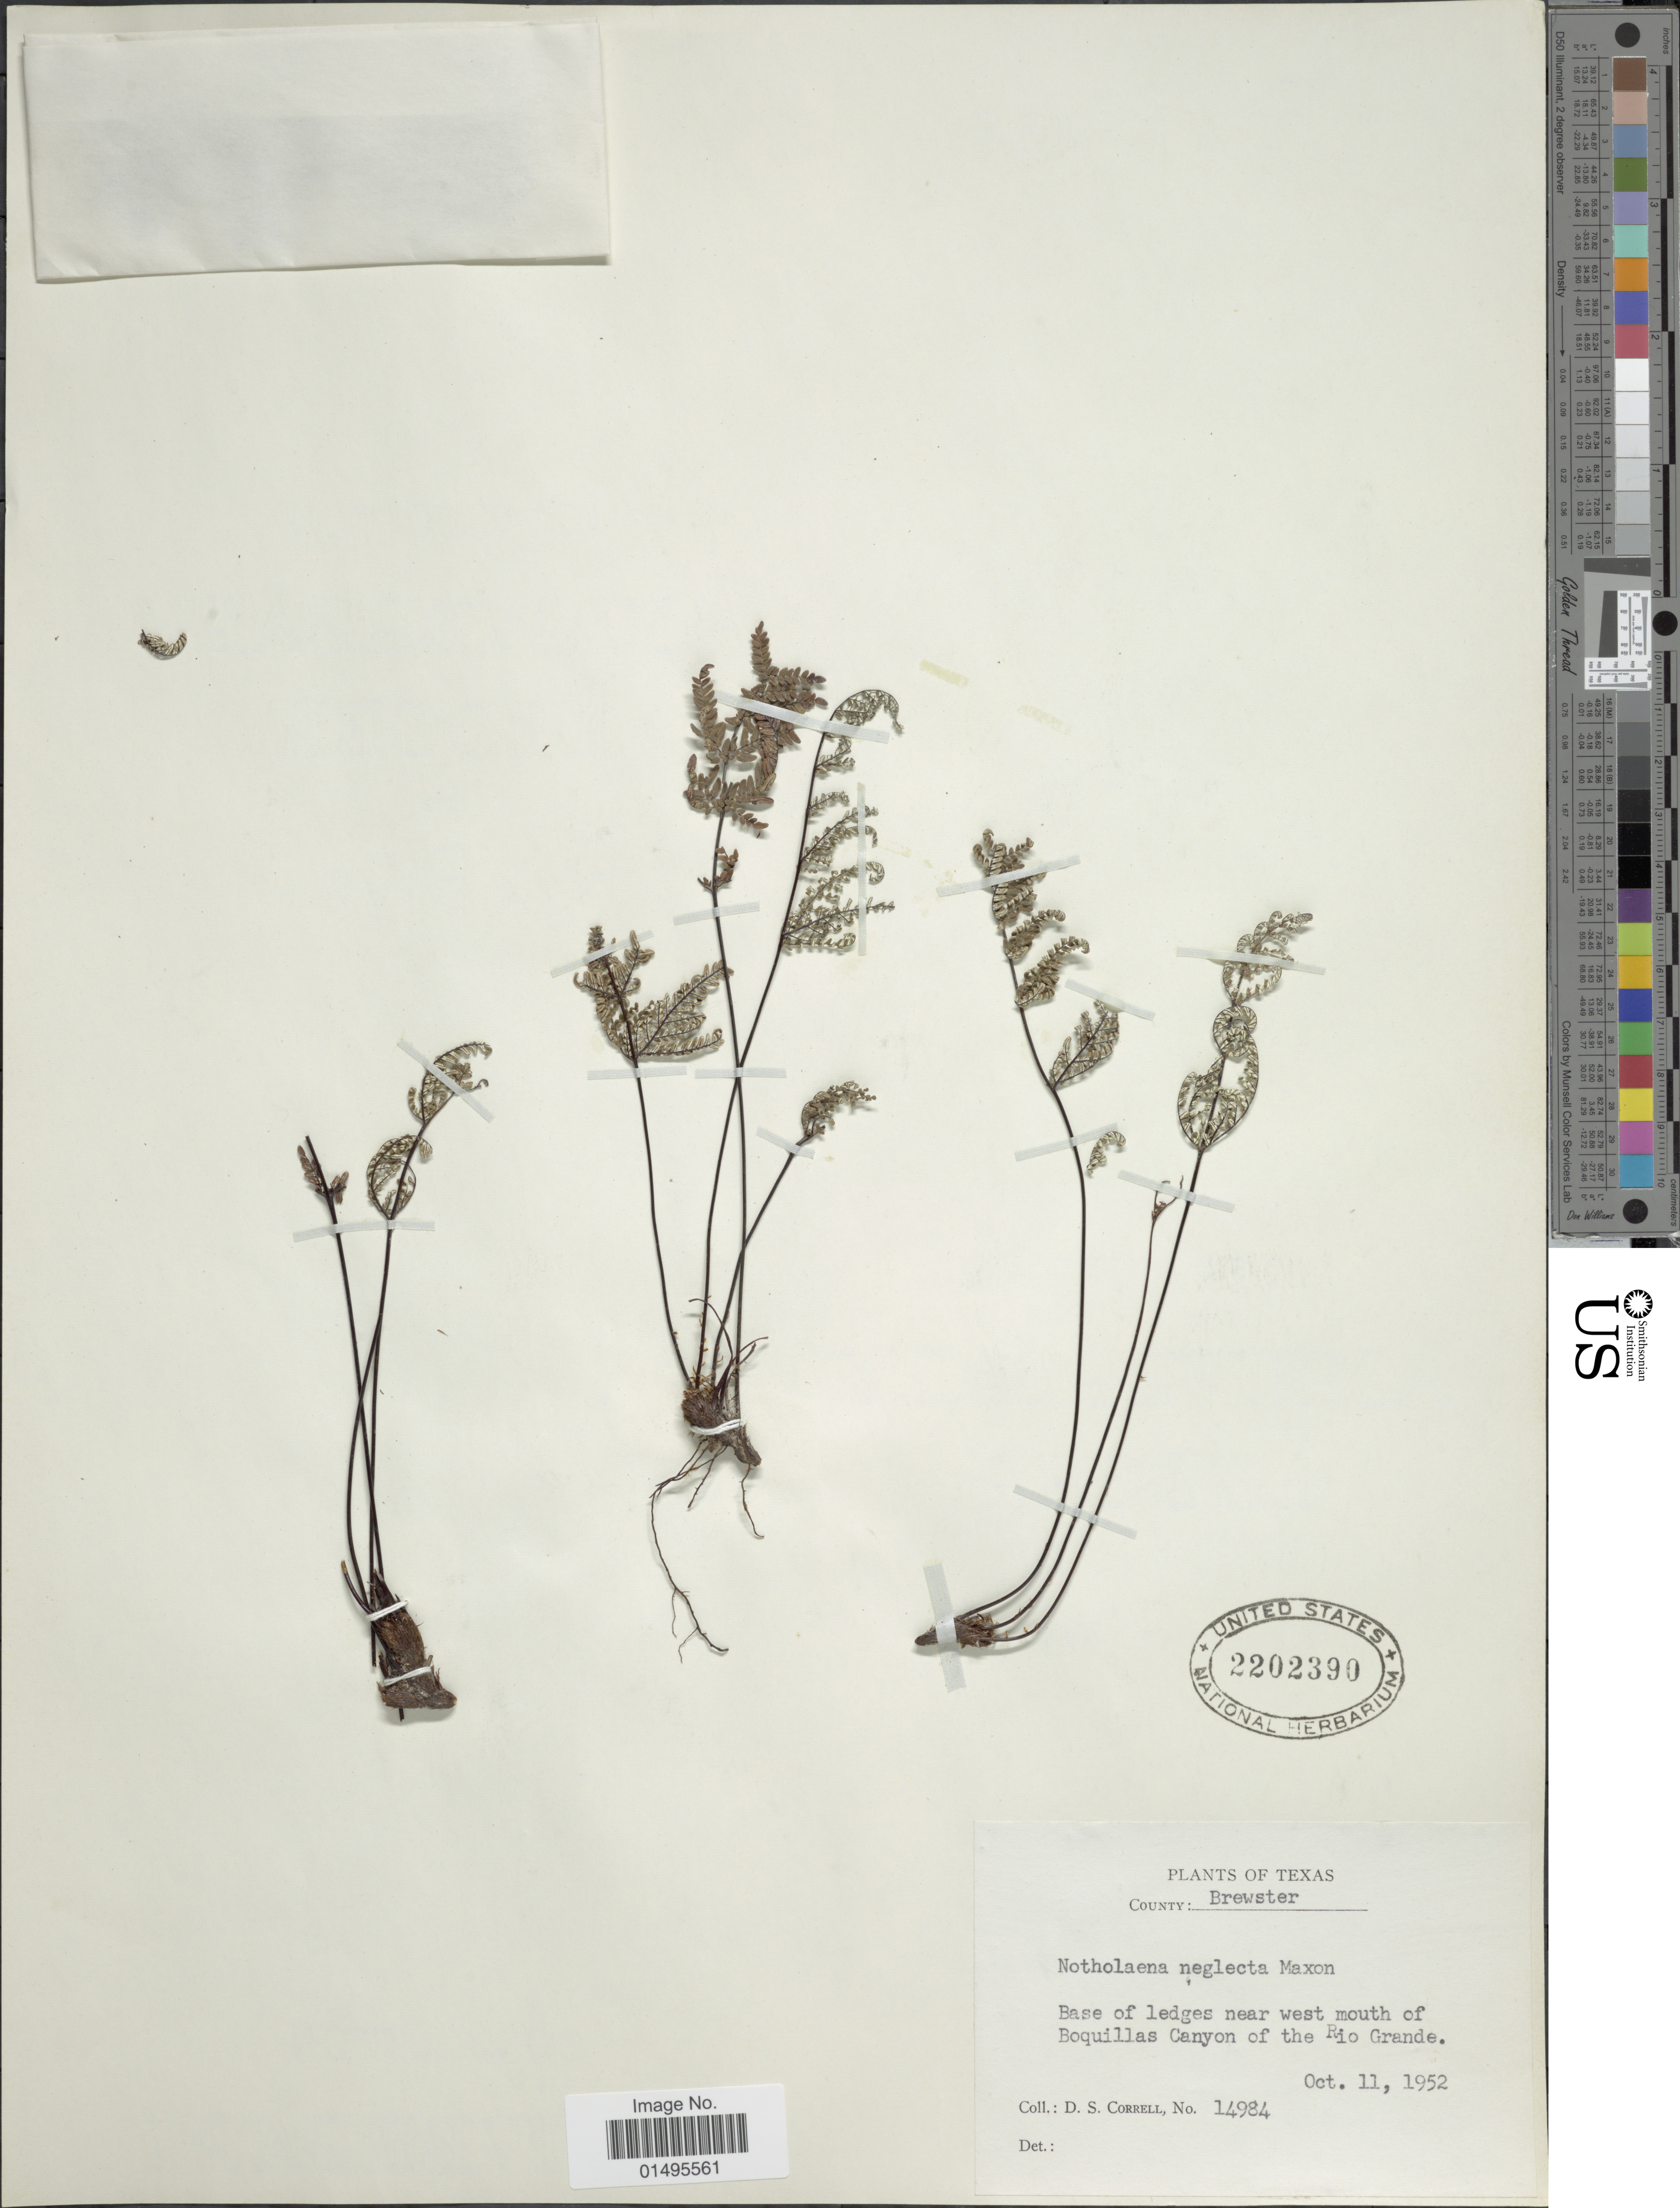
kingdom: Plantae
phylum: Tracheophyta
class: Polypodiopsida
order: Polypodiales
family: Pteridaceae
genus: Notholaena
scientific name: Notholaena neglecta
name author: Maxon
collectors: D. S. Correll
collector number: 14984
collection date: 1952-10-11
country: United States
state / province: Texas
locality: County Brewster, base of ledges near west mouth of Boquillas Canyon of the Rio Grande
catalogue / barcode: US 2202390